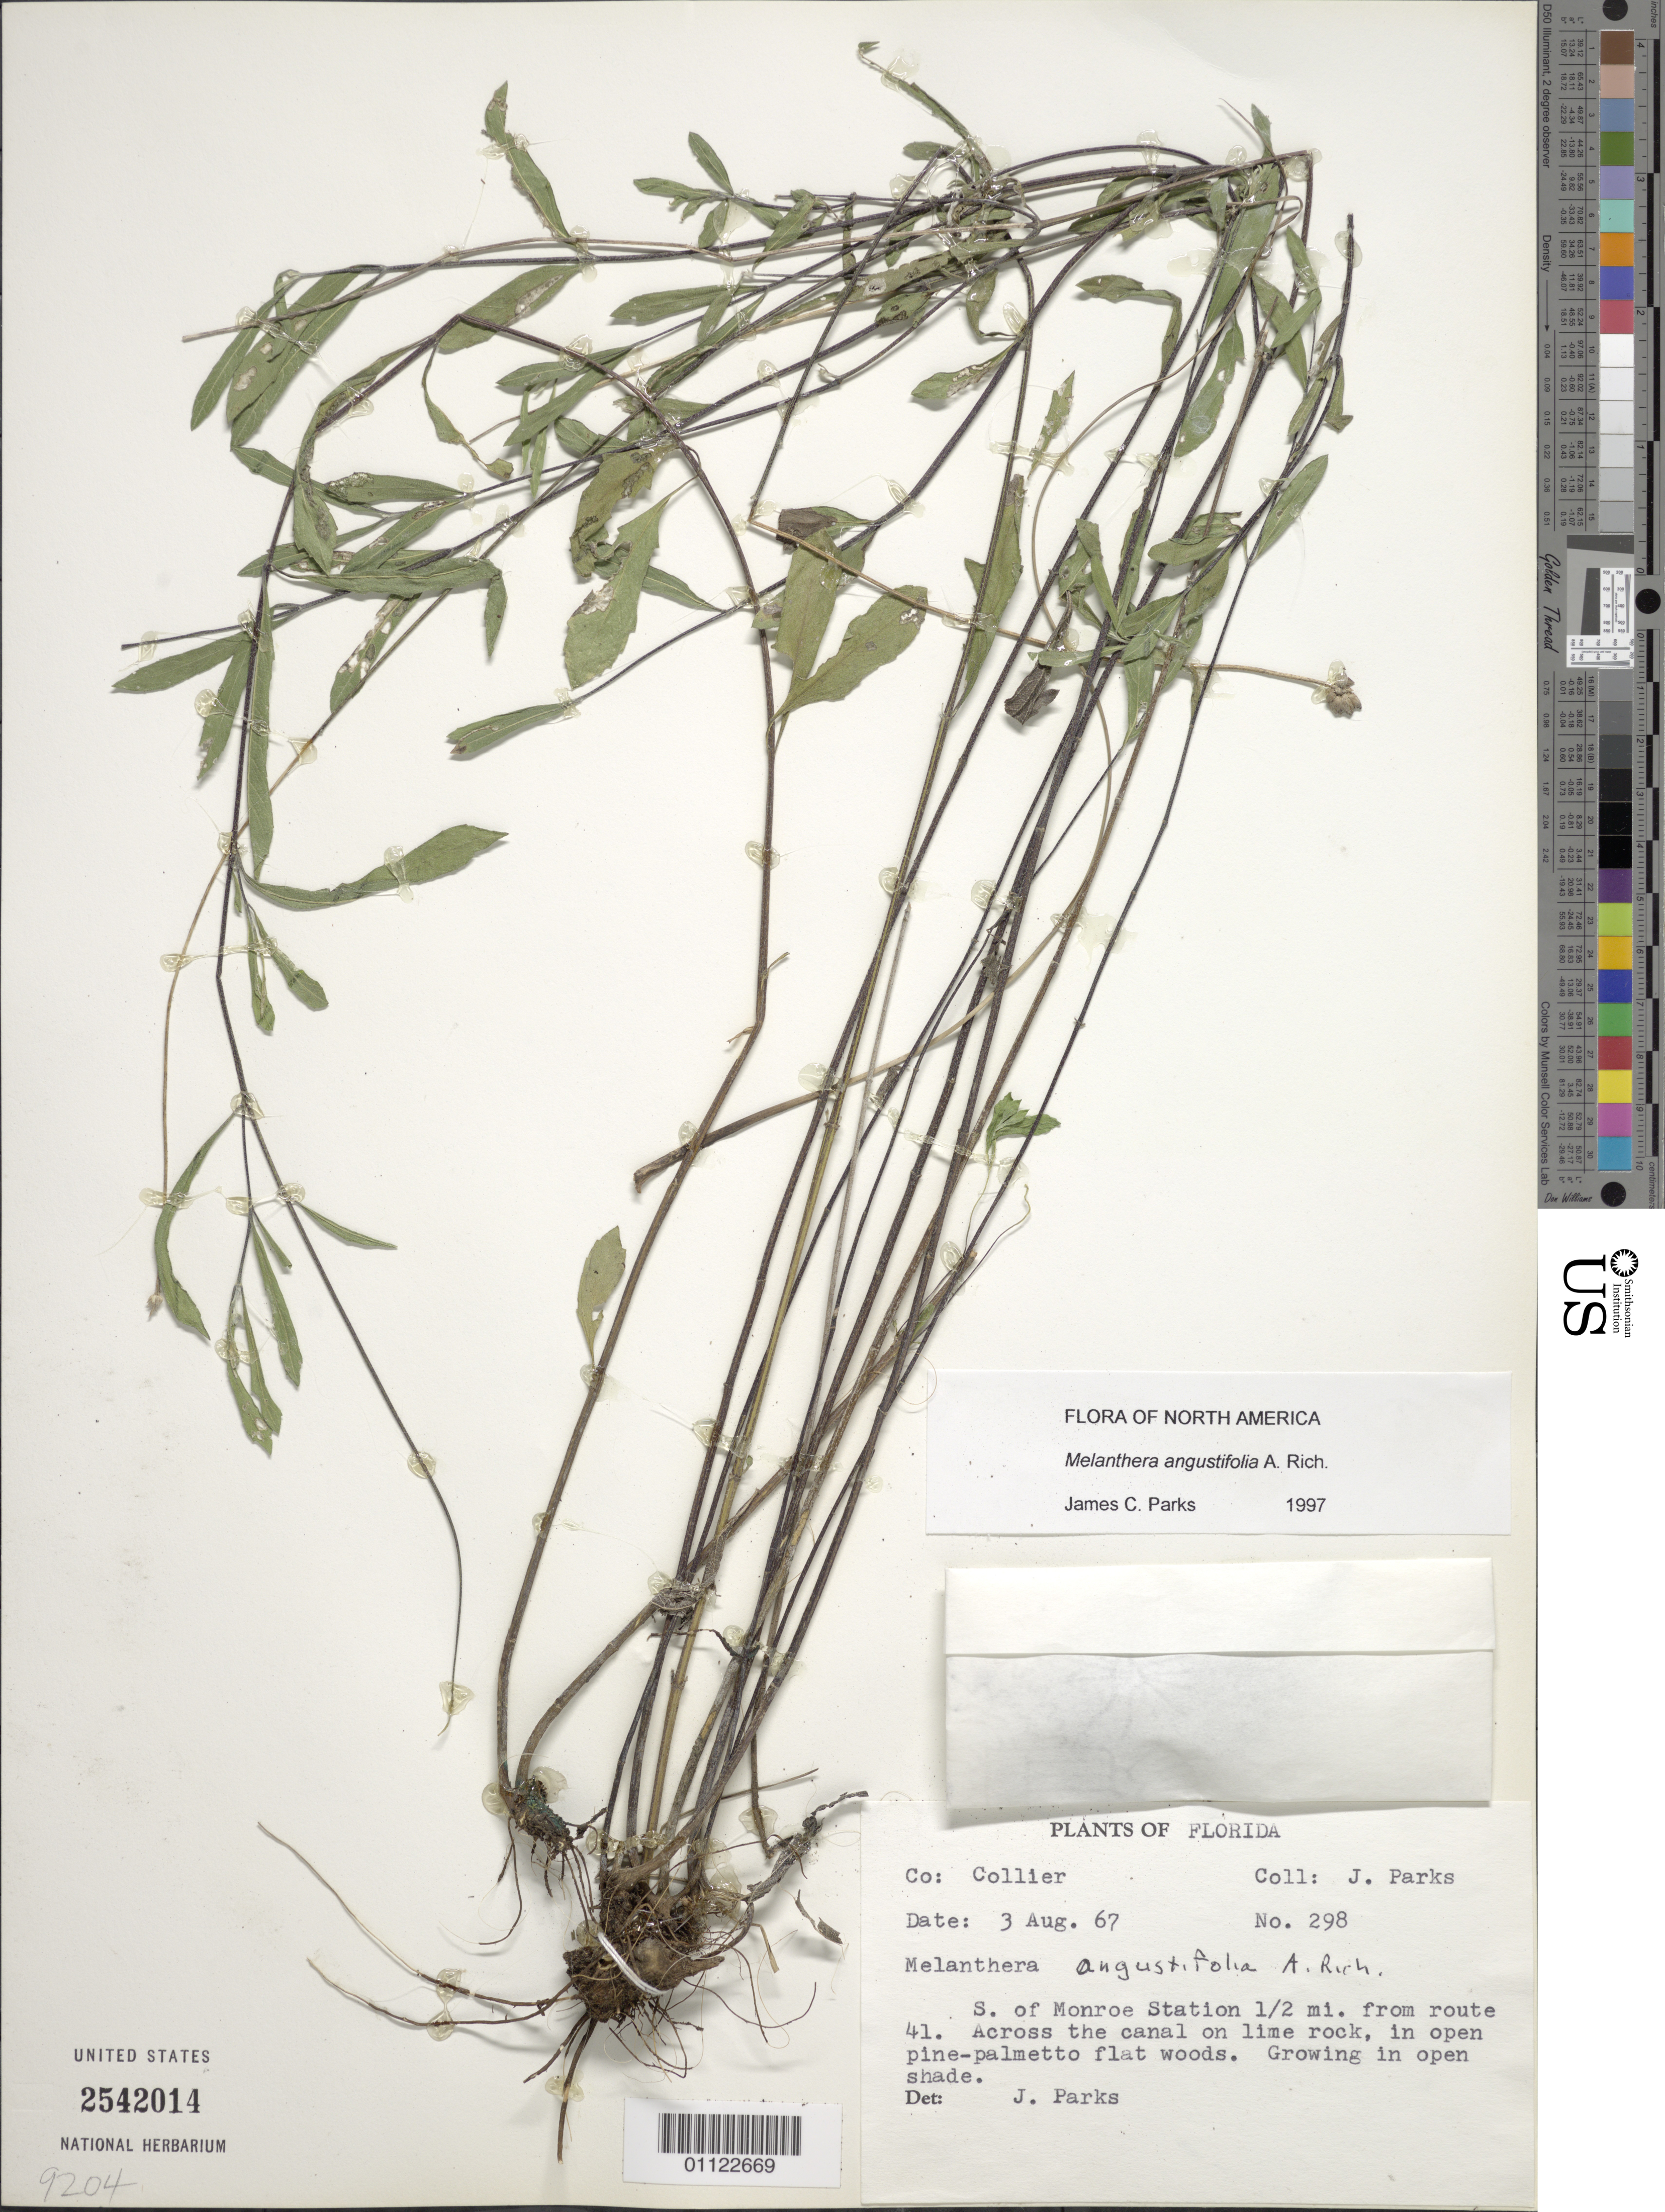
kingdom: Plantae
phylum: Tracheophyta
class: Magnoliopsida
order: Asterales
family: Asteraceae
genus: Melanthera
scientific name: Melanthera angustifolia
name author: A. Rich. in Sagra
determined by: Parks, J.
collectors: J. Parks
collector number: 298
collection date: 1967-08-03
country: United States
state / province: Florida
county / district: Collier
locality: S. of Monroe Station 1/2 mi. from route 41.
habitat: Across the canal on lime rock, in open pine-palmetto flat woods. Growing in open shade.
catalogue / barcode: US 2542014